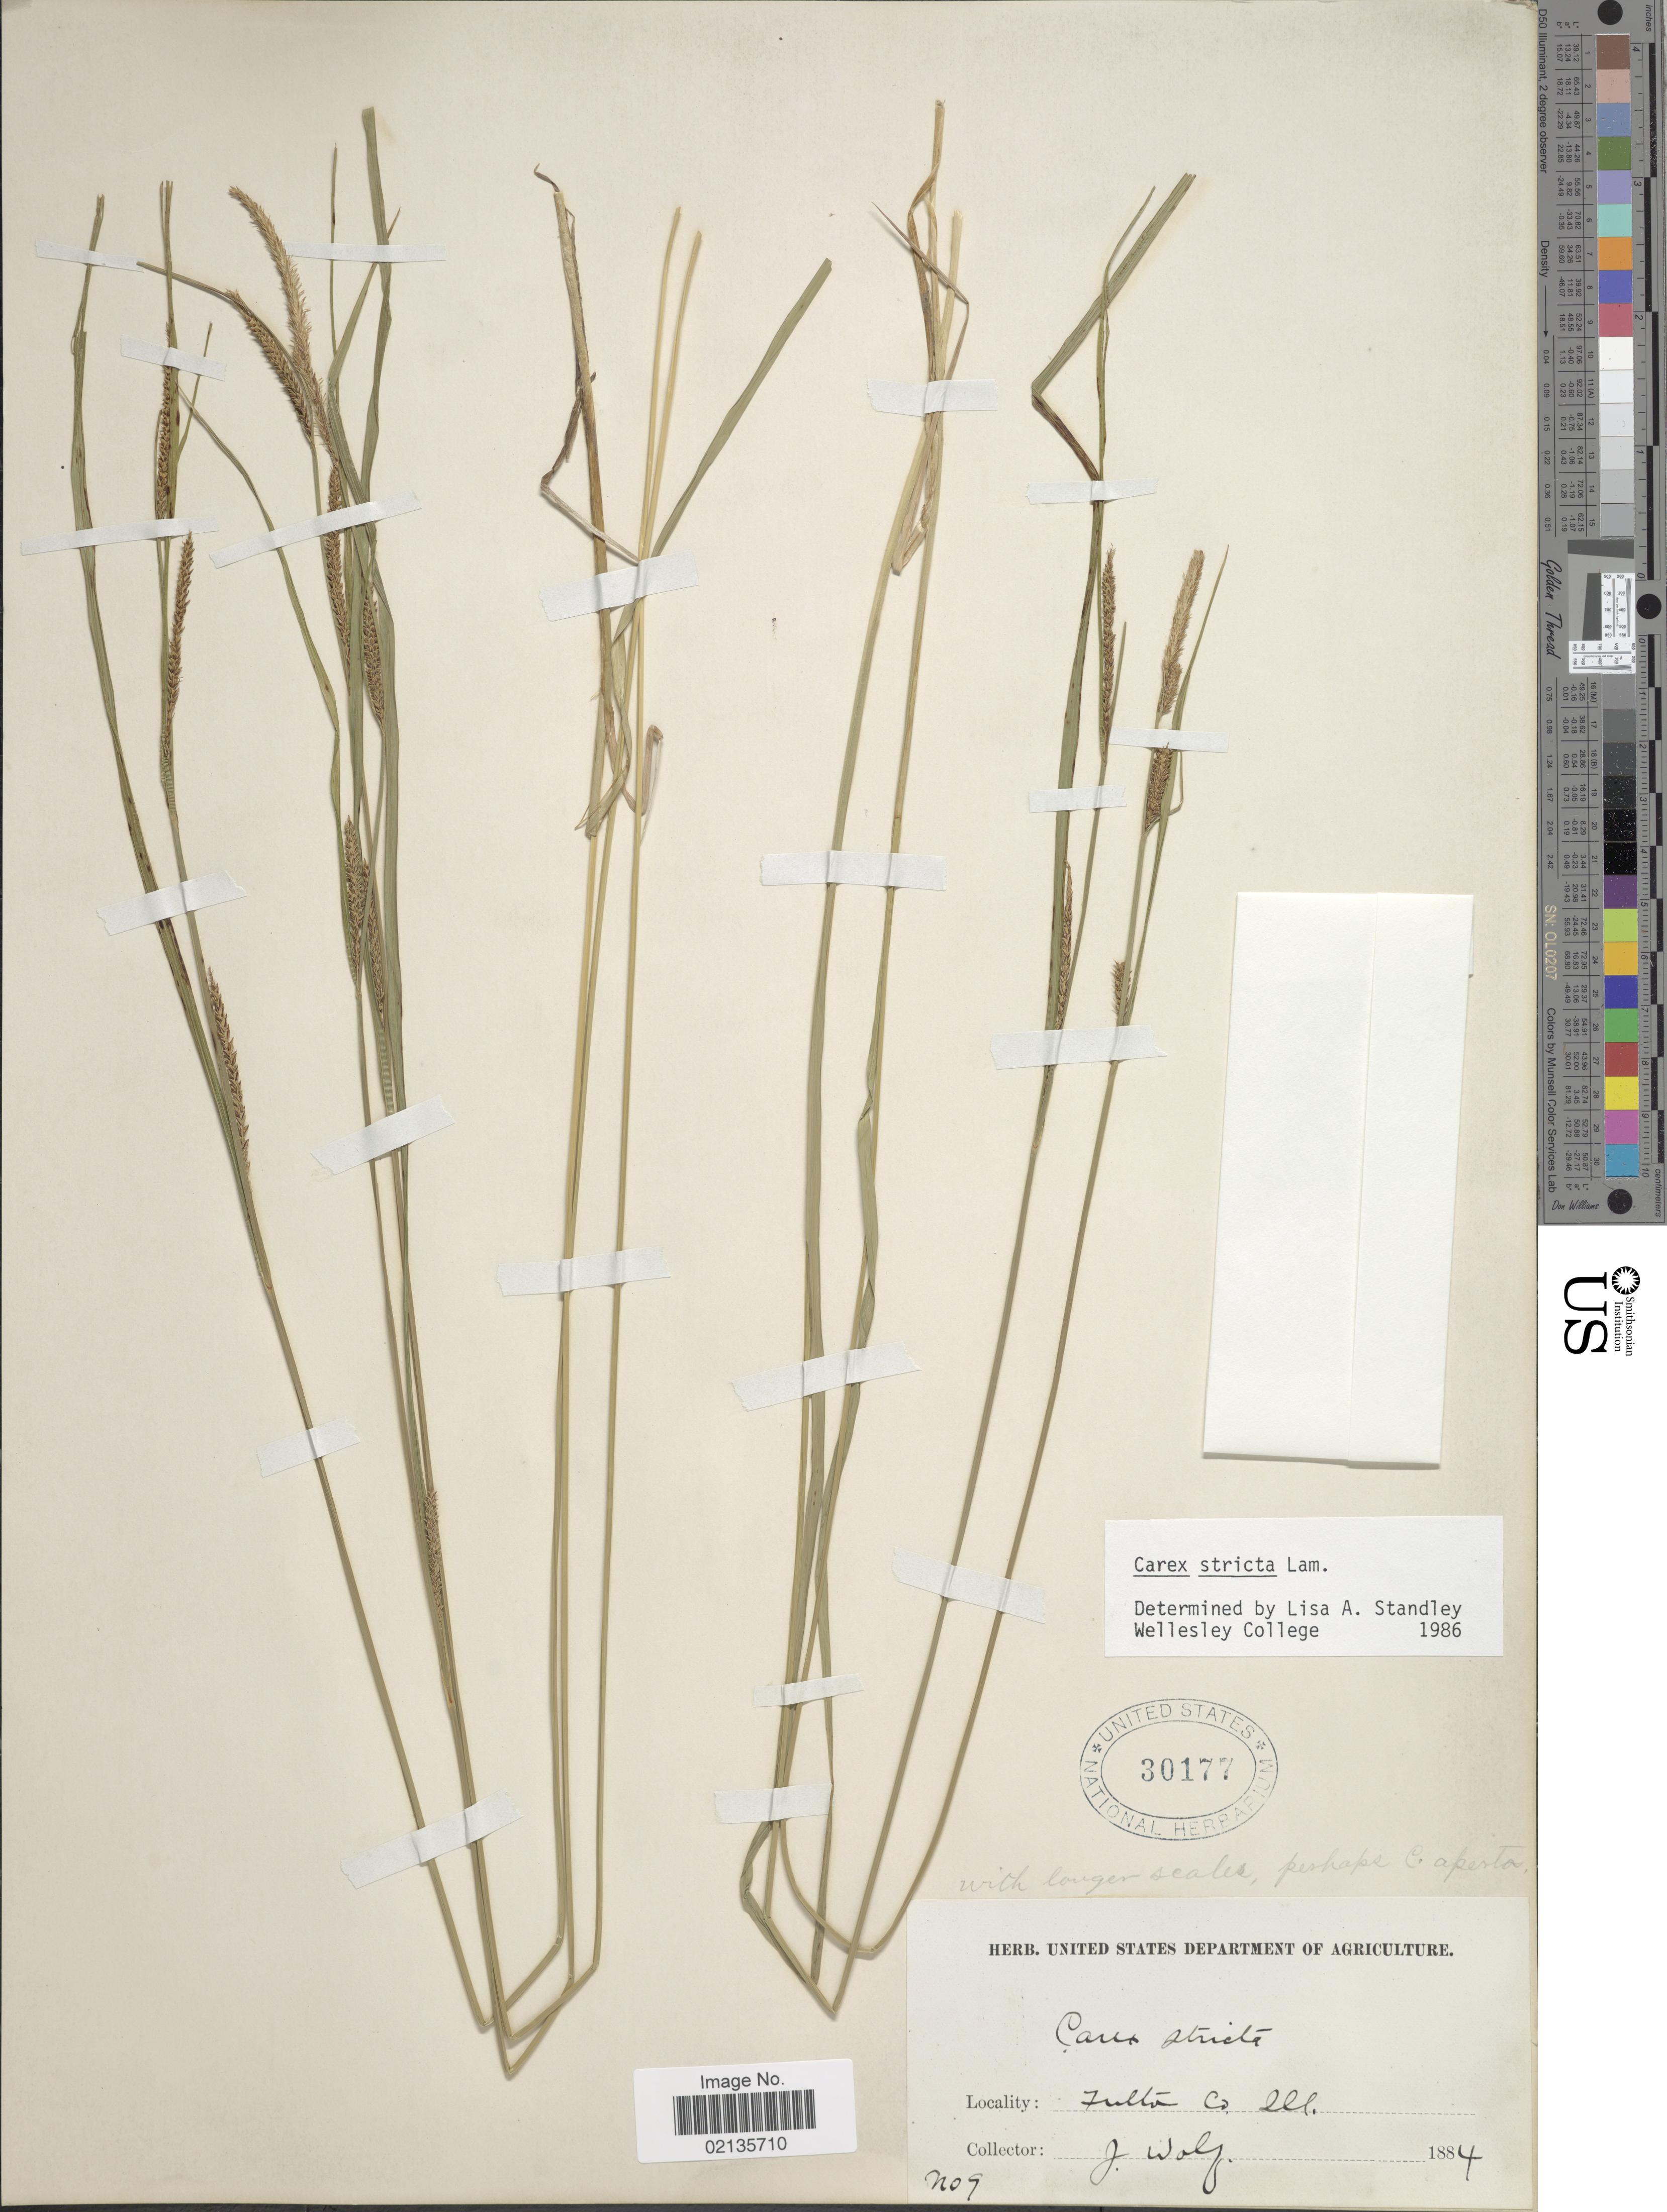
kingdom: Plantae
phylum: Tracheophyta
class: Liliopsida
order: Poales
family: Cyperaceae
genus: Carex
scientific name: Carex stricta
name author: Lam.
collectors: J. Wolf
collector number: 9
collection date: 1884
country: United States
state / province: Illinois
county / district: Fulton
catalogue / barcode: US 30177